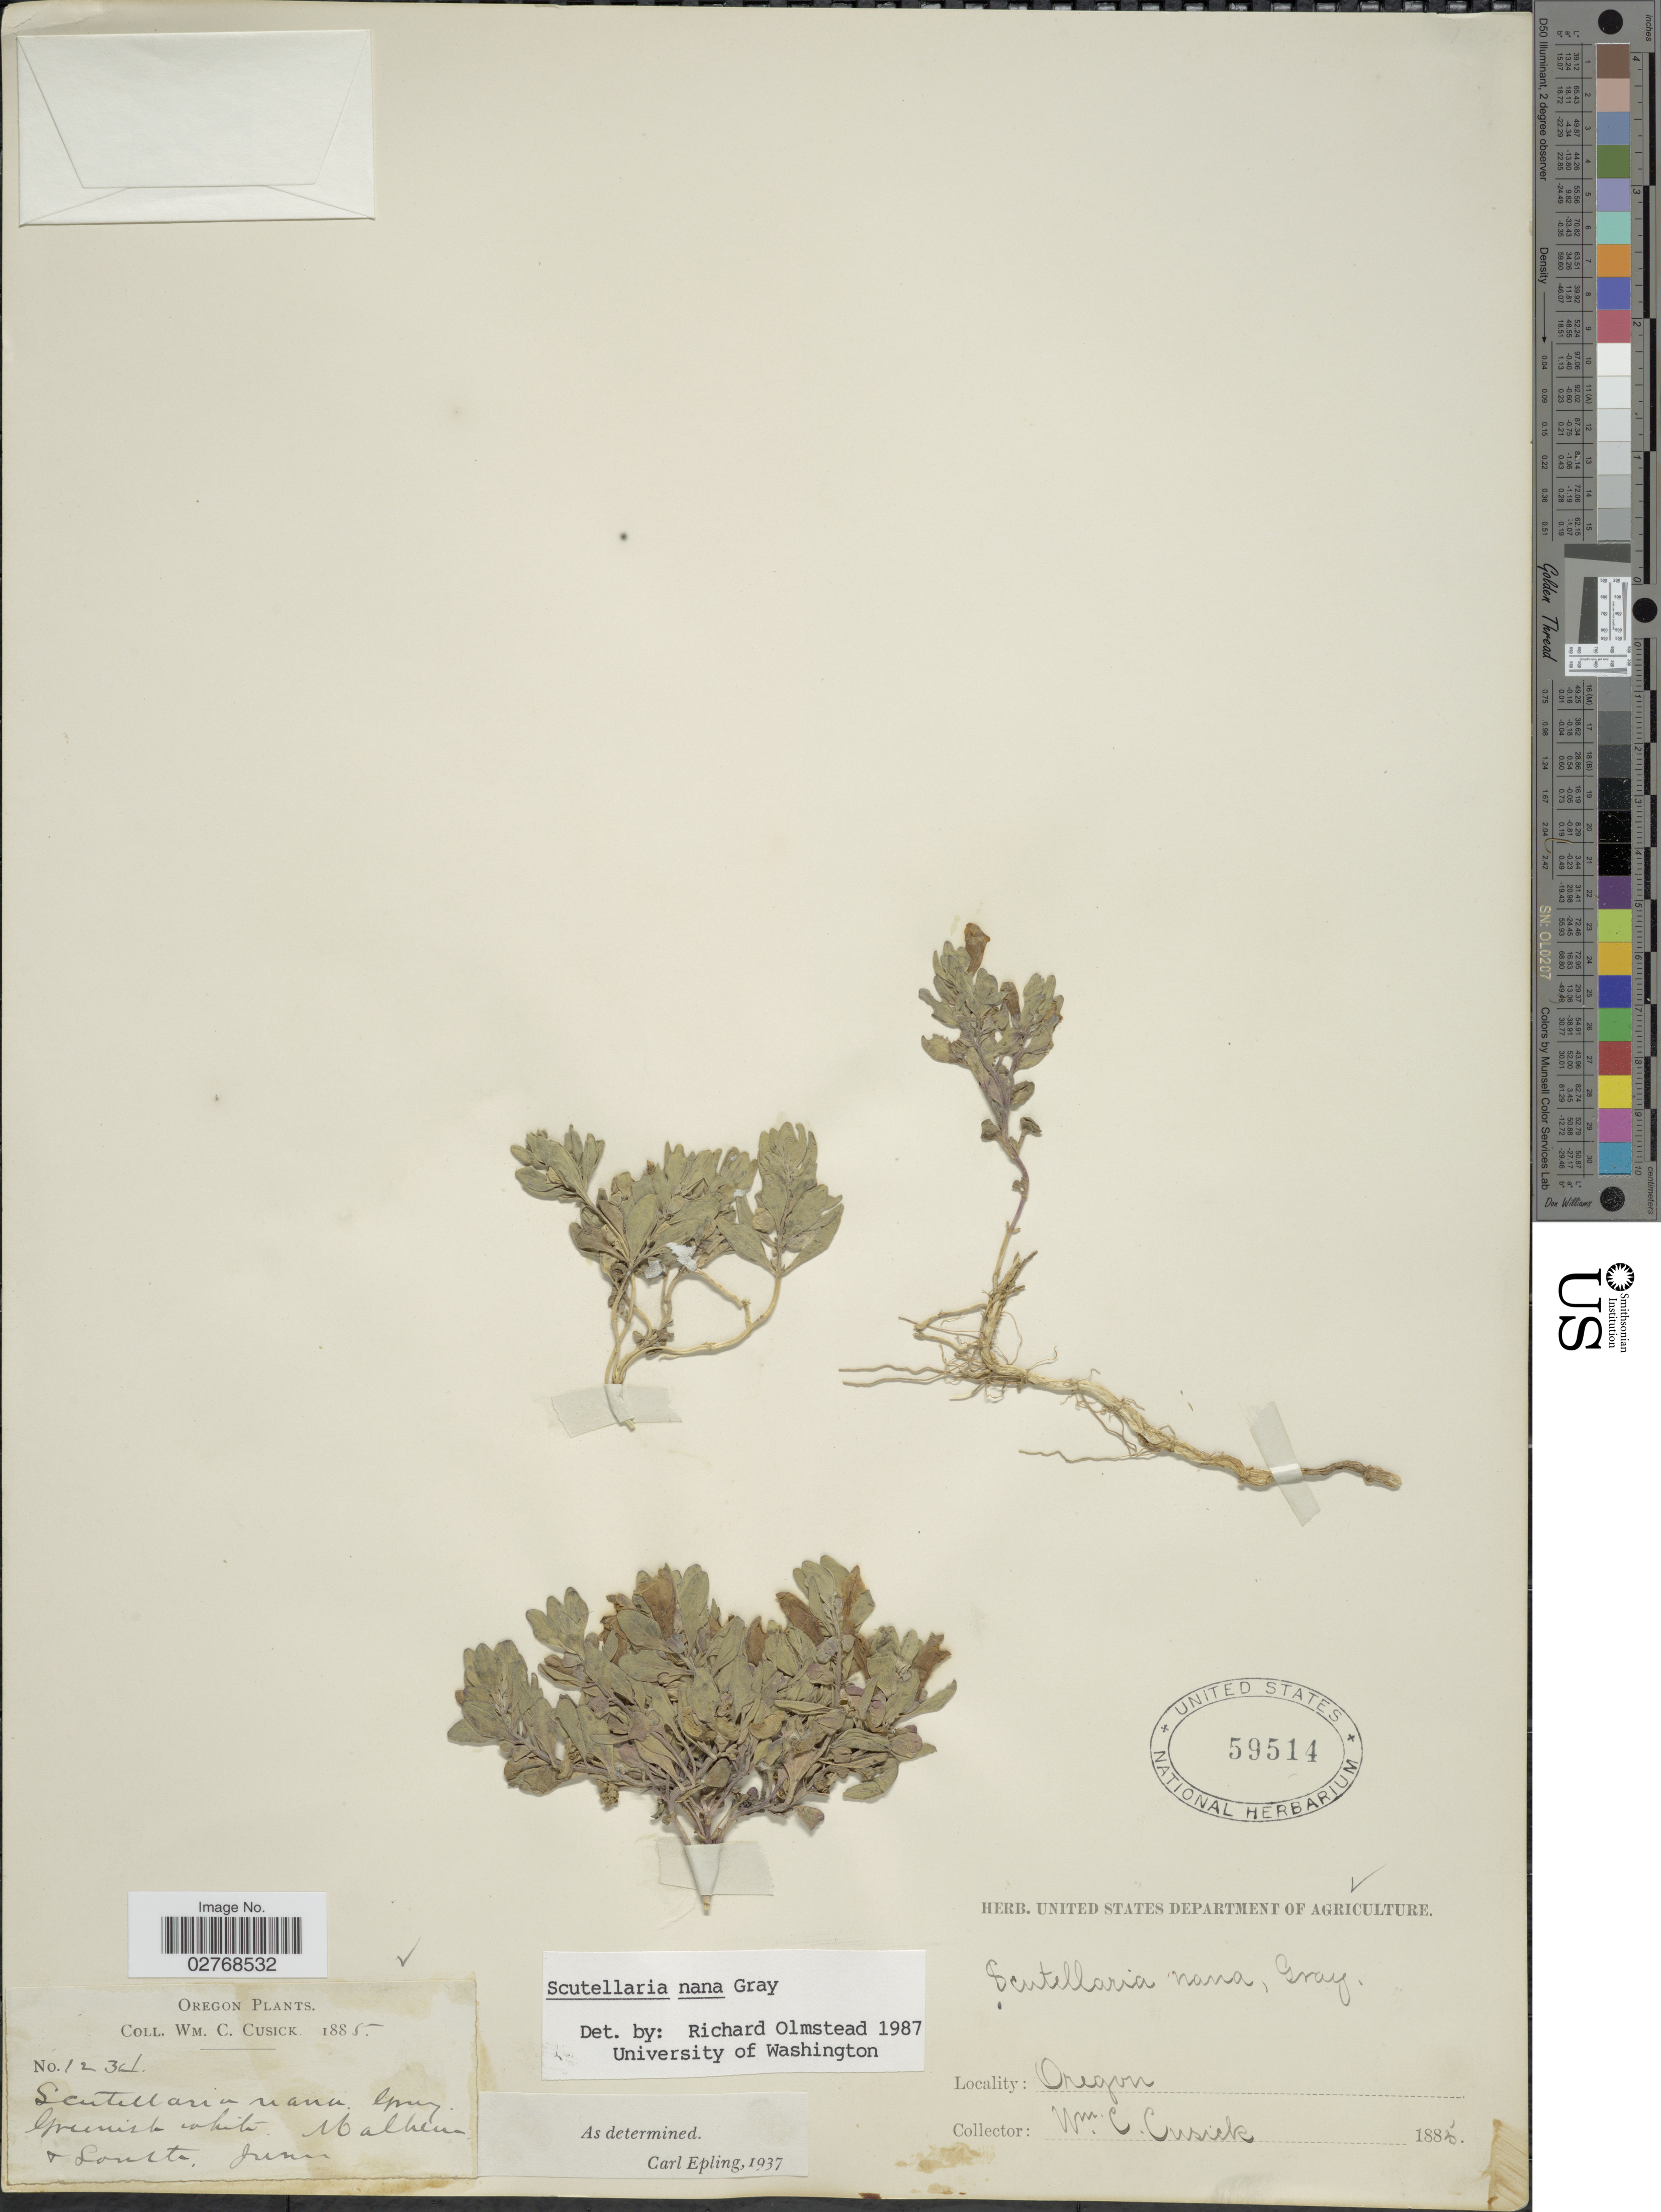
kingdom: Plantae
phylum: Tracheophyta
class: Magnoliopsida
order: Lamiales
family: Lamiaceae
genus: Scutellaria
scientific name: Scutellaria nana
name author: A. Gray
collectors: W. C. Cusick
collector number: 1234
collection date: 1885-06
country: United States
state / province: Oregon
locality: Malheur & South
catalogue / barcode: US 59514